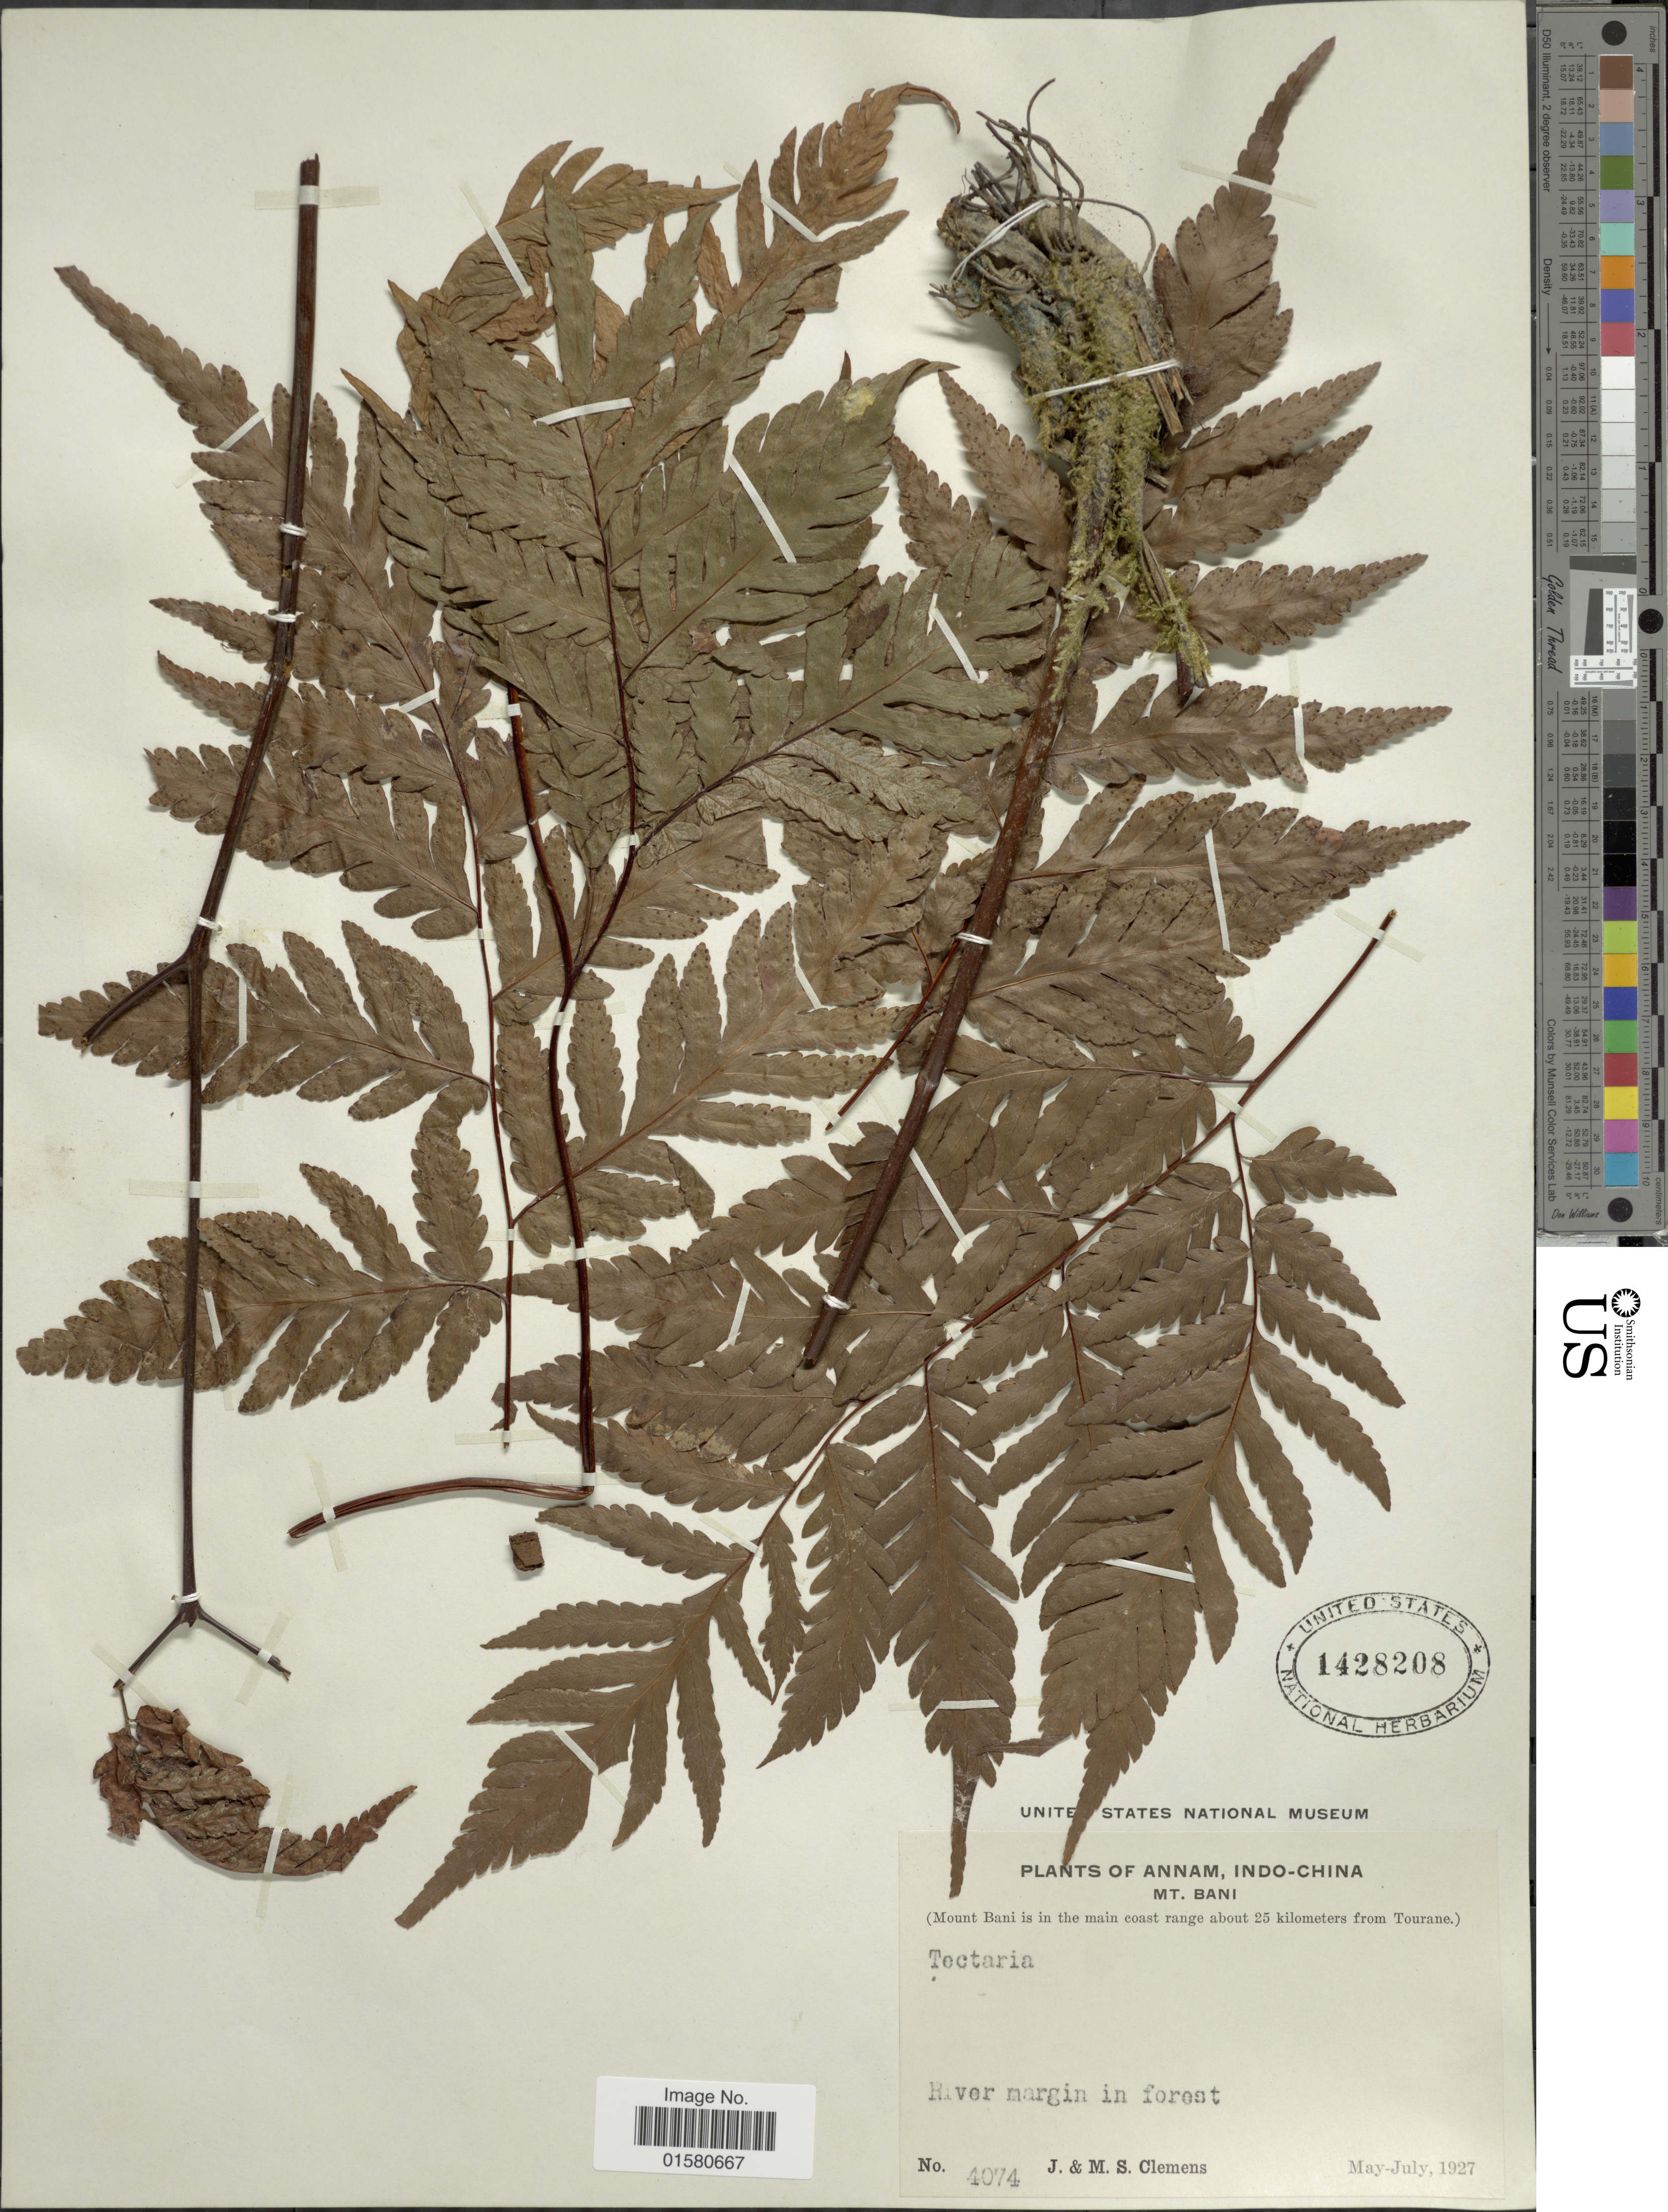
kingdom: Plantae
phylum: Tracheophyta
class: Polypodiopsida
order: Polypodiales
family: Tectariaceae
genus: Tectaria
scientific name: Tectaria sp.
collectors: J. Clemens & M. S. Clemens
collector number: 4074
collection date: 1927-05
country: Vietnam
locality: Annam, Indo-China. Mt. Bani. Mount Bani is in the main coast range about 25 kilometers from Tourane)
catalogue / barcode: US 1428208